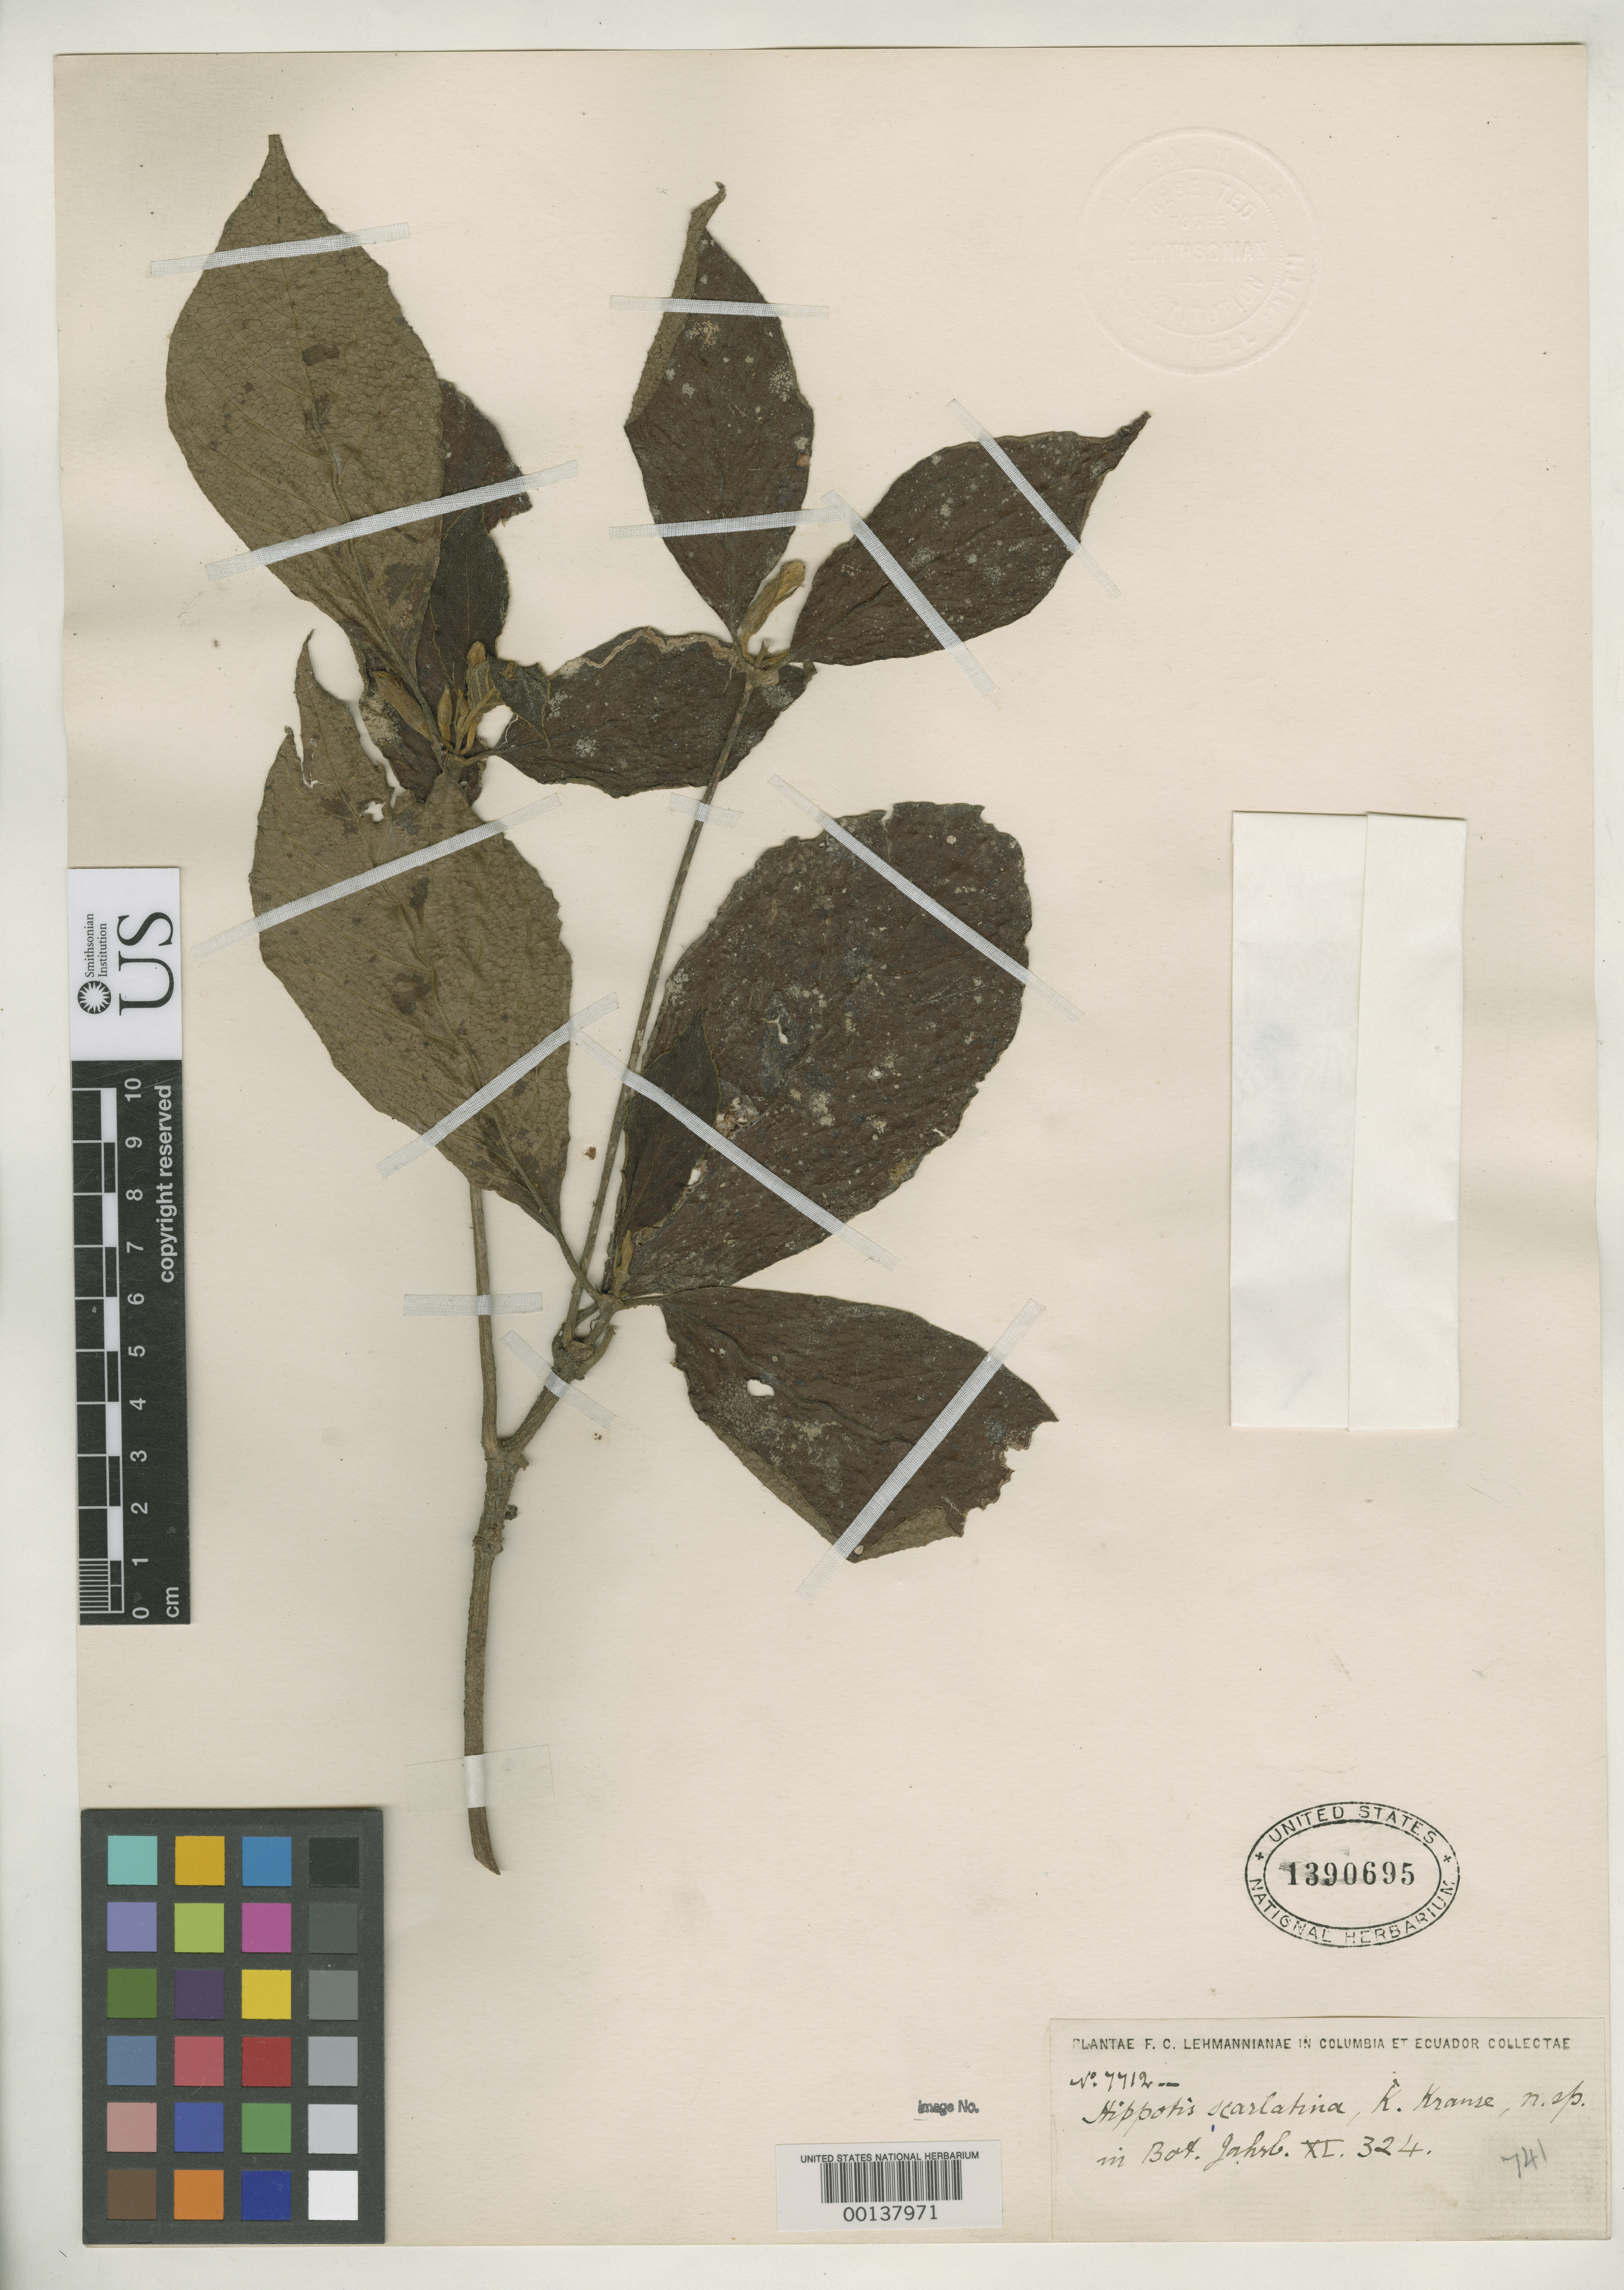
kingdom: Plantae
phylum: Tracheophyta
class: Magnoliopsida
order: Gentianales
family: Rubiaceae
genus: Hippotis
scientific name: Hippotis scarlatina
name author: K. Krause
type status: Isotype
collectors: F. C. Lehmann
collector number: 7712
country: Ecuador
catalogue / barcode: US 1390695